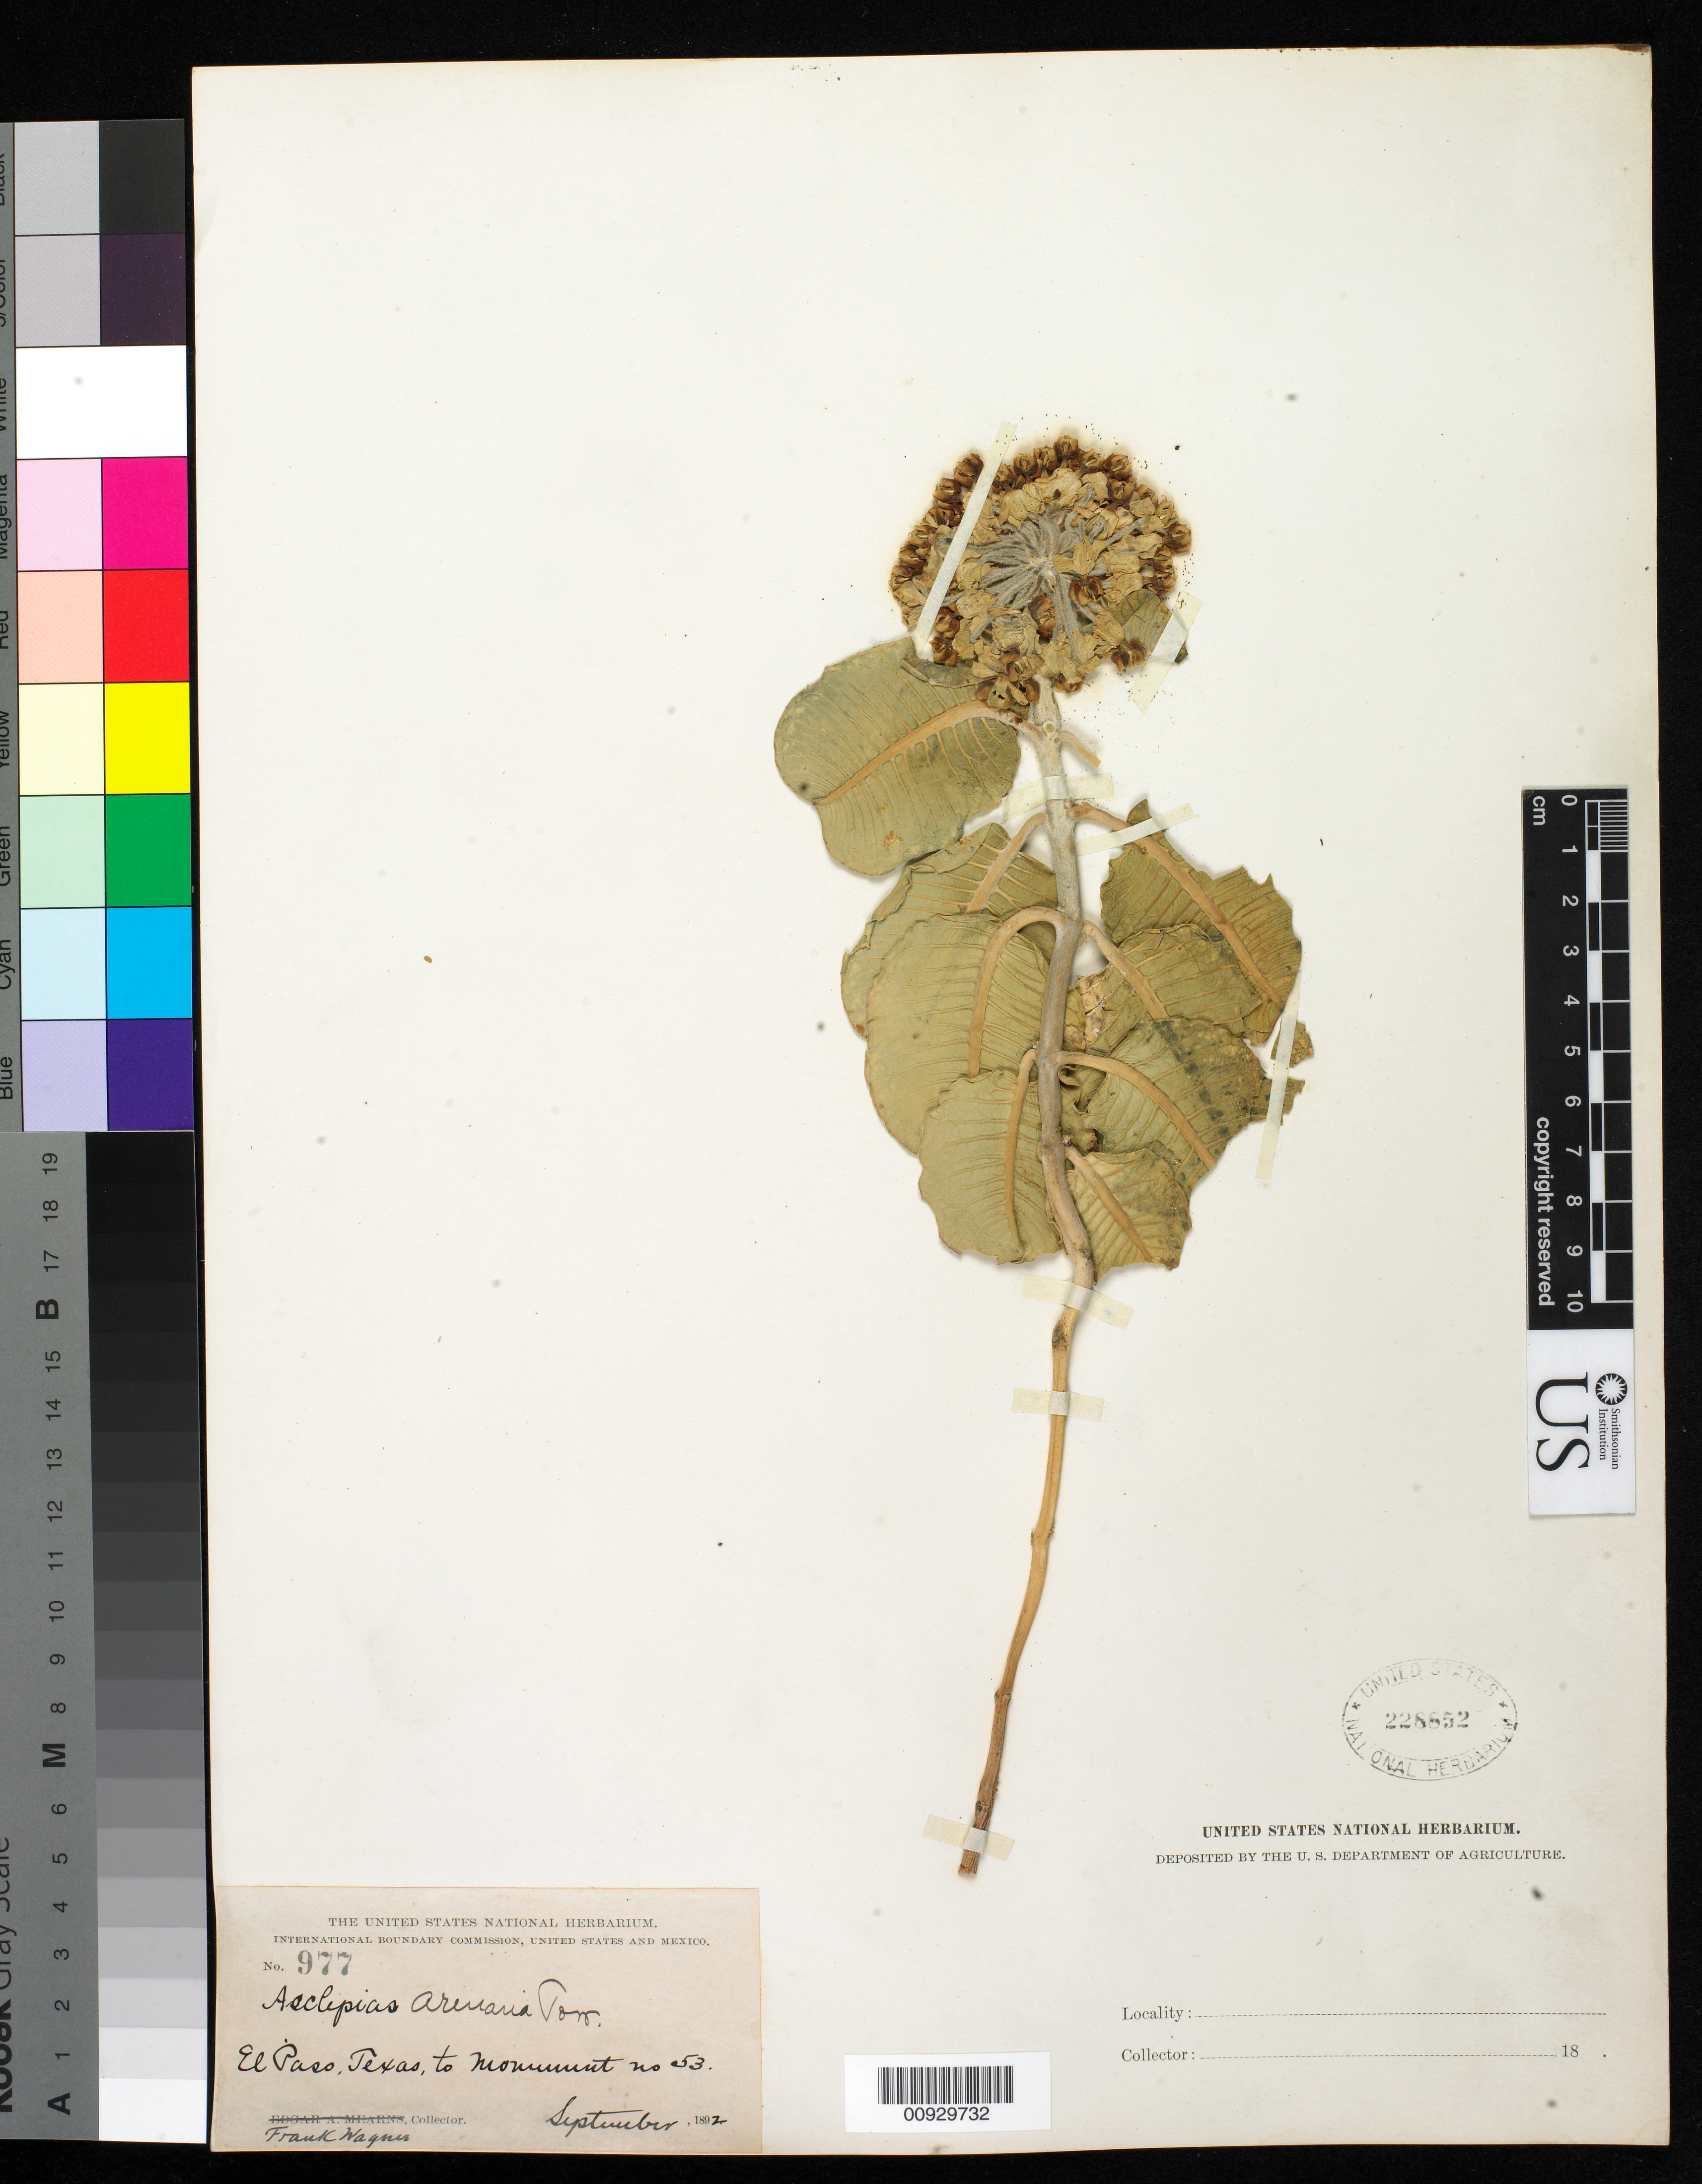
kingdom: Plantae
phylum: Tracheophyta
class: Magnoliopsida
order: Gentianales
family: Apocynaceae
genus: Asclepias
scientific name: Asclepias arenaria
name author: Torr.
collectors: F. Wagner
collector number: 977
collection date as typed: Sep 1892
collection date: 1892-09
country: United States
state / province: Texas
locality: El Paso, Texas to monument no. 53.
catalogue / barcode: US 228852